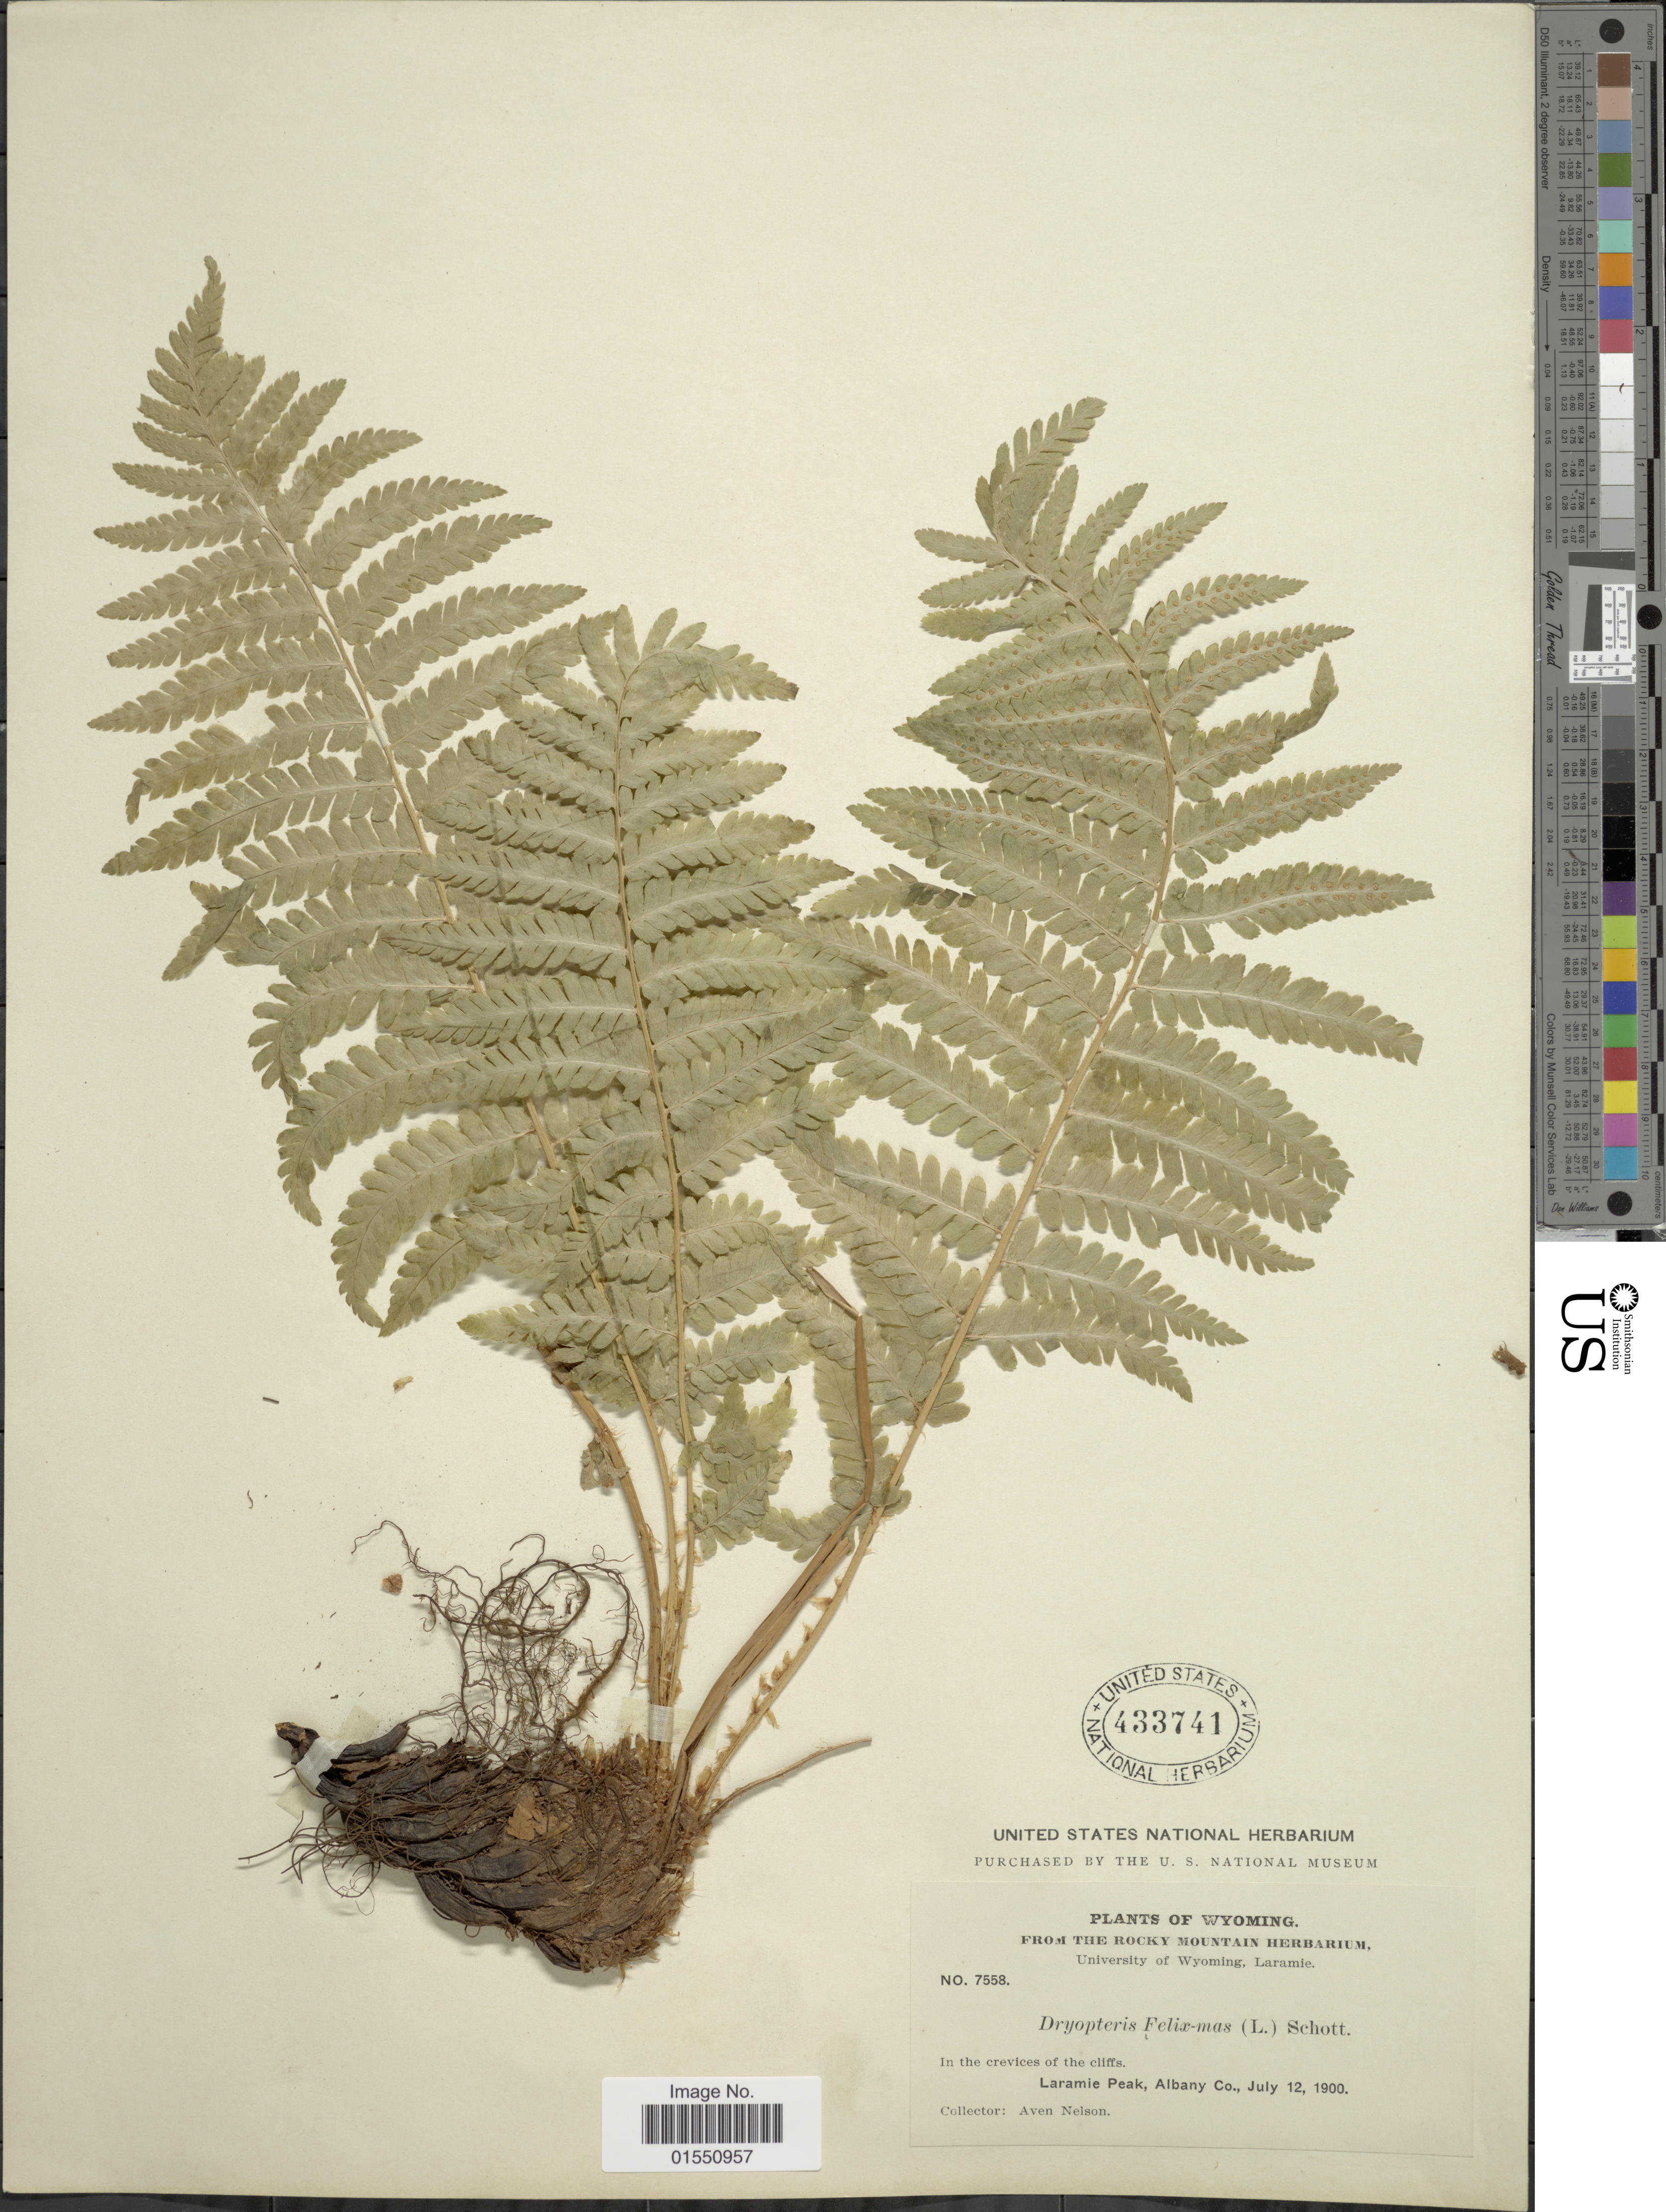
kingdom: Plantae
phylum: Tracheophyta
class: Polypodiopsida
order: Polypodiales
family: Dryopteridaceae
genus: Dryopteris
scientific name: Dryopteris filix-mas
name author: (L.) Schott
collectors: A. Nelson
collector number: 7558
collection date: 1900-07-12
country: United States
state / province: Wyoming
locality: Laramie Peak, Albany Co.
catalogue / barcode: US 433741